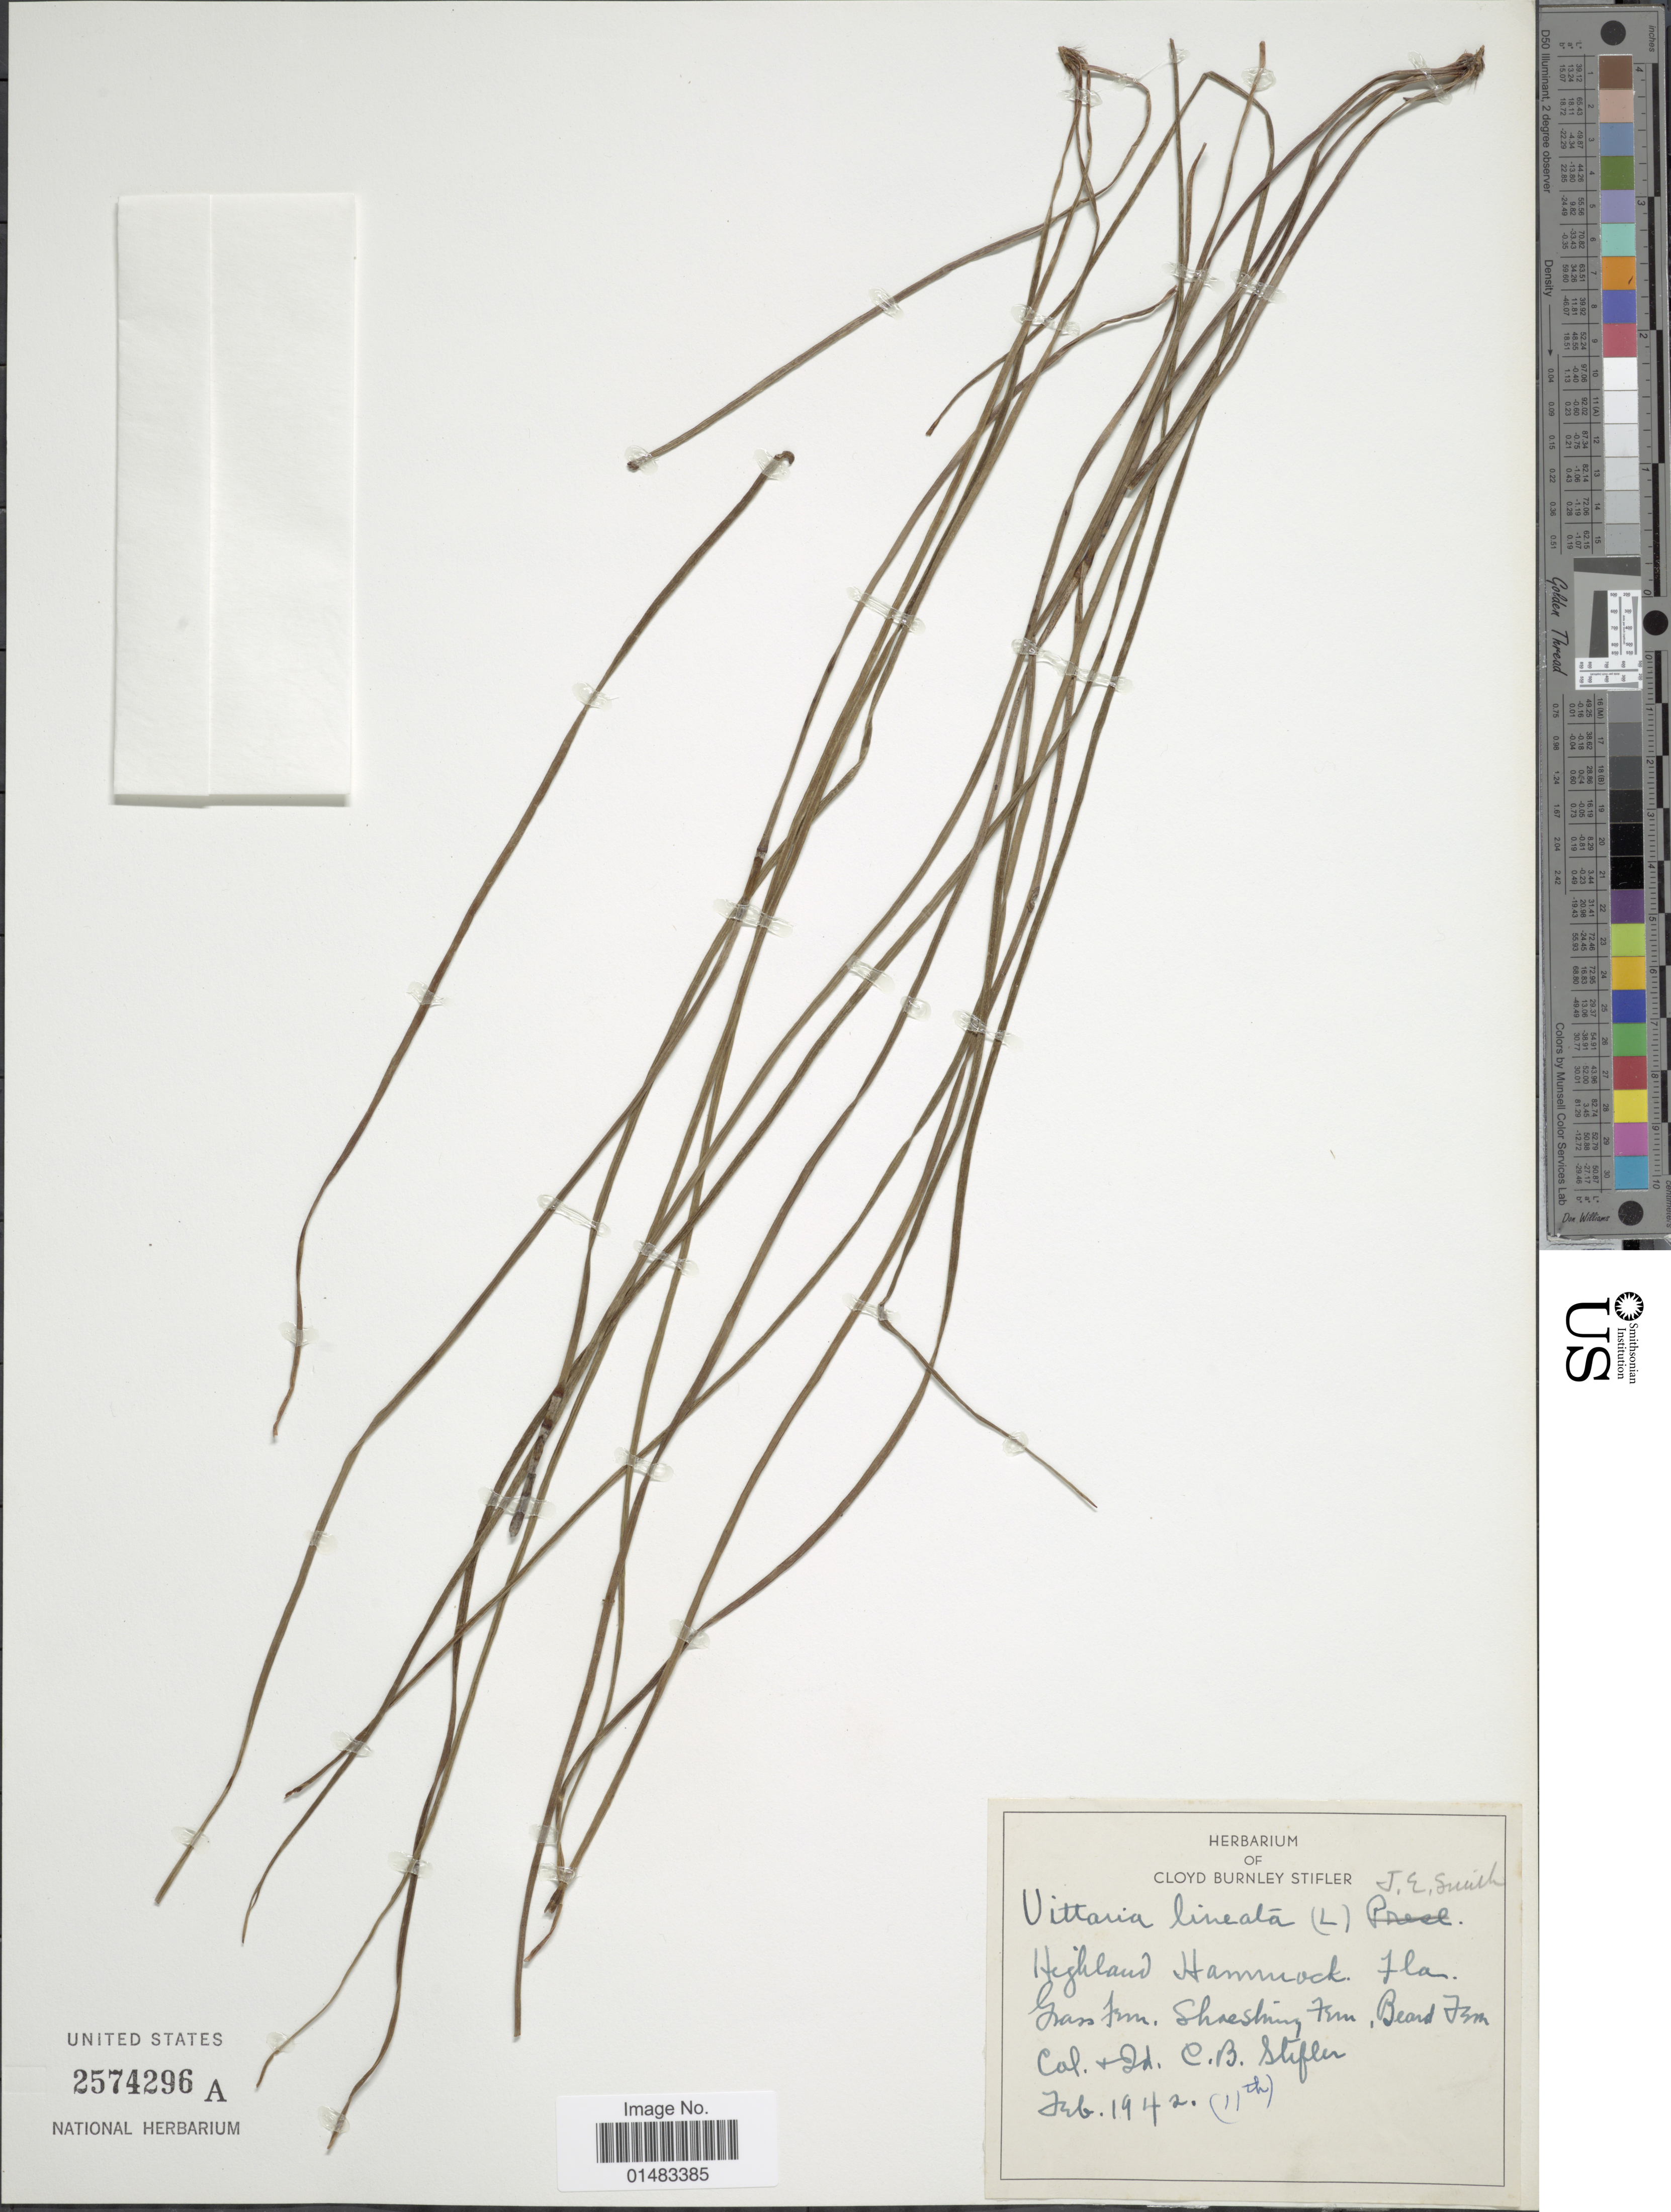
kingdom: Plantae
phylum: Tracheophyta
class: Polypodiopsida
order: Polypodiales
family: Pteridaceae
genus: Vittaria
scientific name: Vittaria lineata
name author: (L.) Sm.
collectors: C. Stifler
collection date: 1942-02-11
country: United States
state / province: Florida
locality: Highland Hammock.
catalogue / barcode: US 2574296A